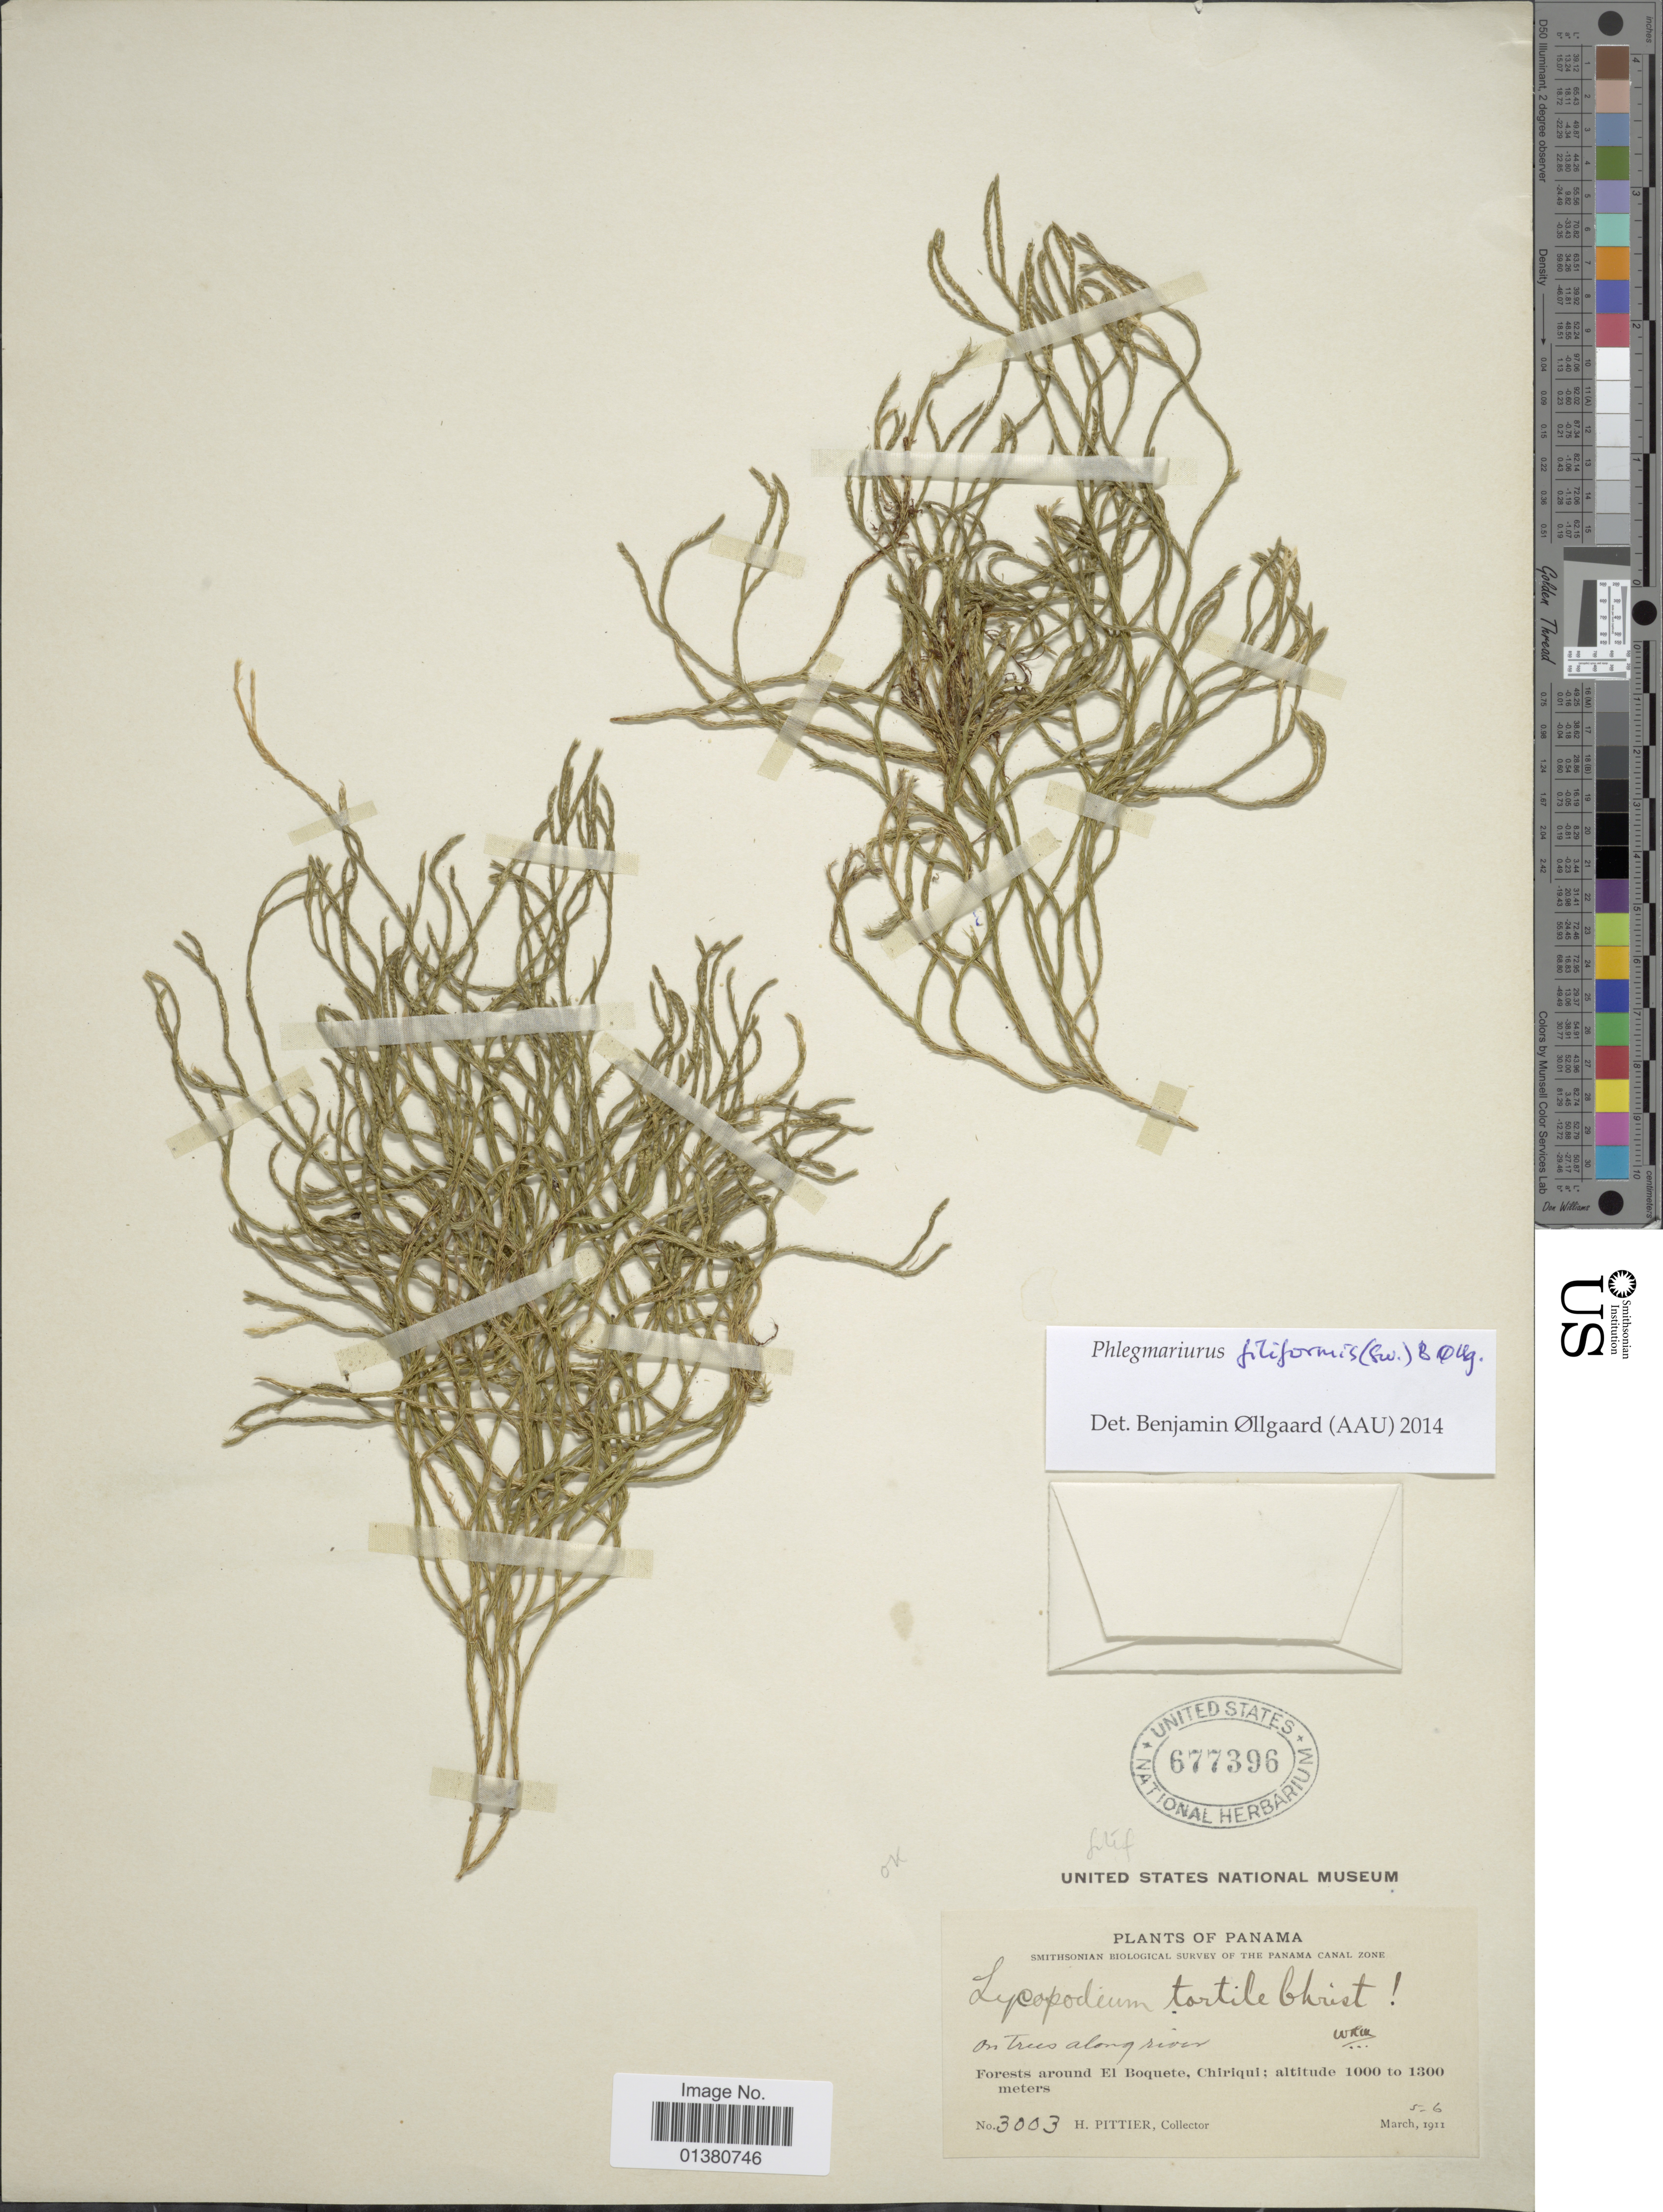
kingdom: Plantae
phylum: Tracheophyta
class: Lycopodiopsida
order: Lycopodiales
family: Lycopodiaceae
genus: Phlegmariurus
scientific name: Phlegmariurus filiformis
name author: (Sw.) W.H. Wagner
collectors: H. F. Pittier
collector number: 3003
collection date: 1911-03-05/1911-03-06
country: Panama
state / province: Chiriqui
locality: Forest around El Boquete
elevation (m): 1000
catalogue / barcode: US 677396